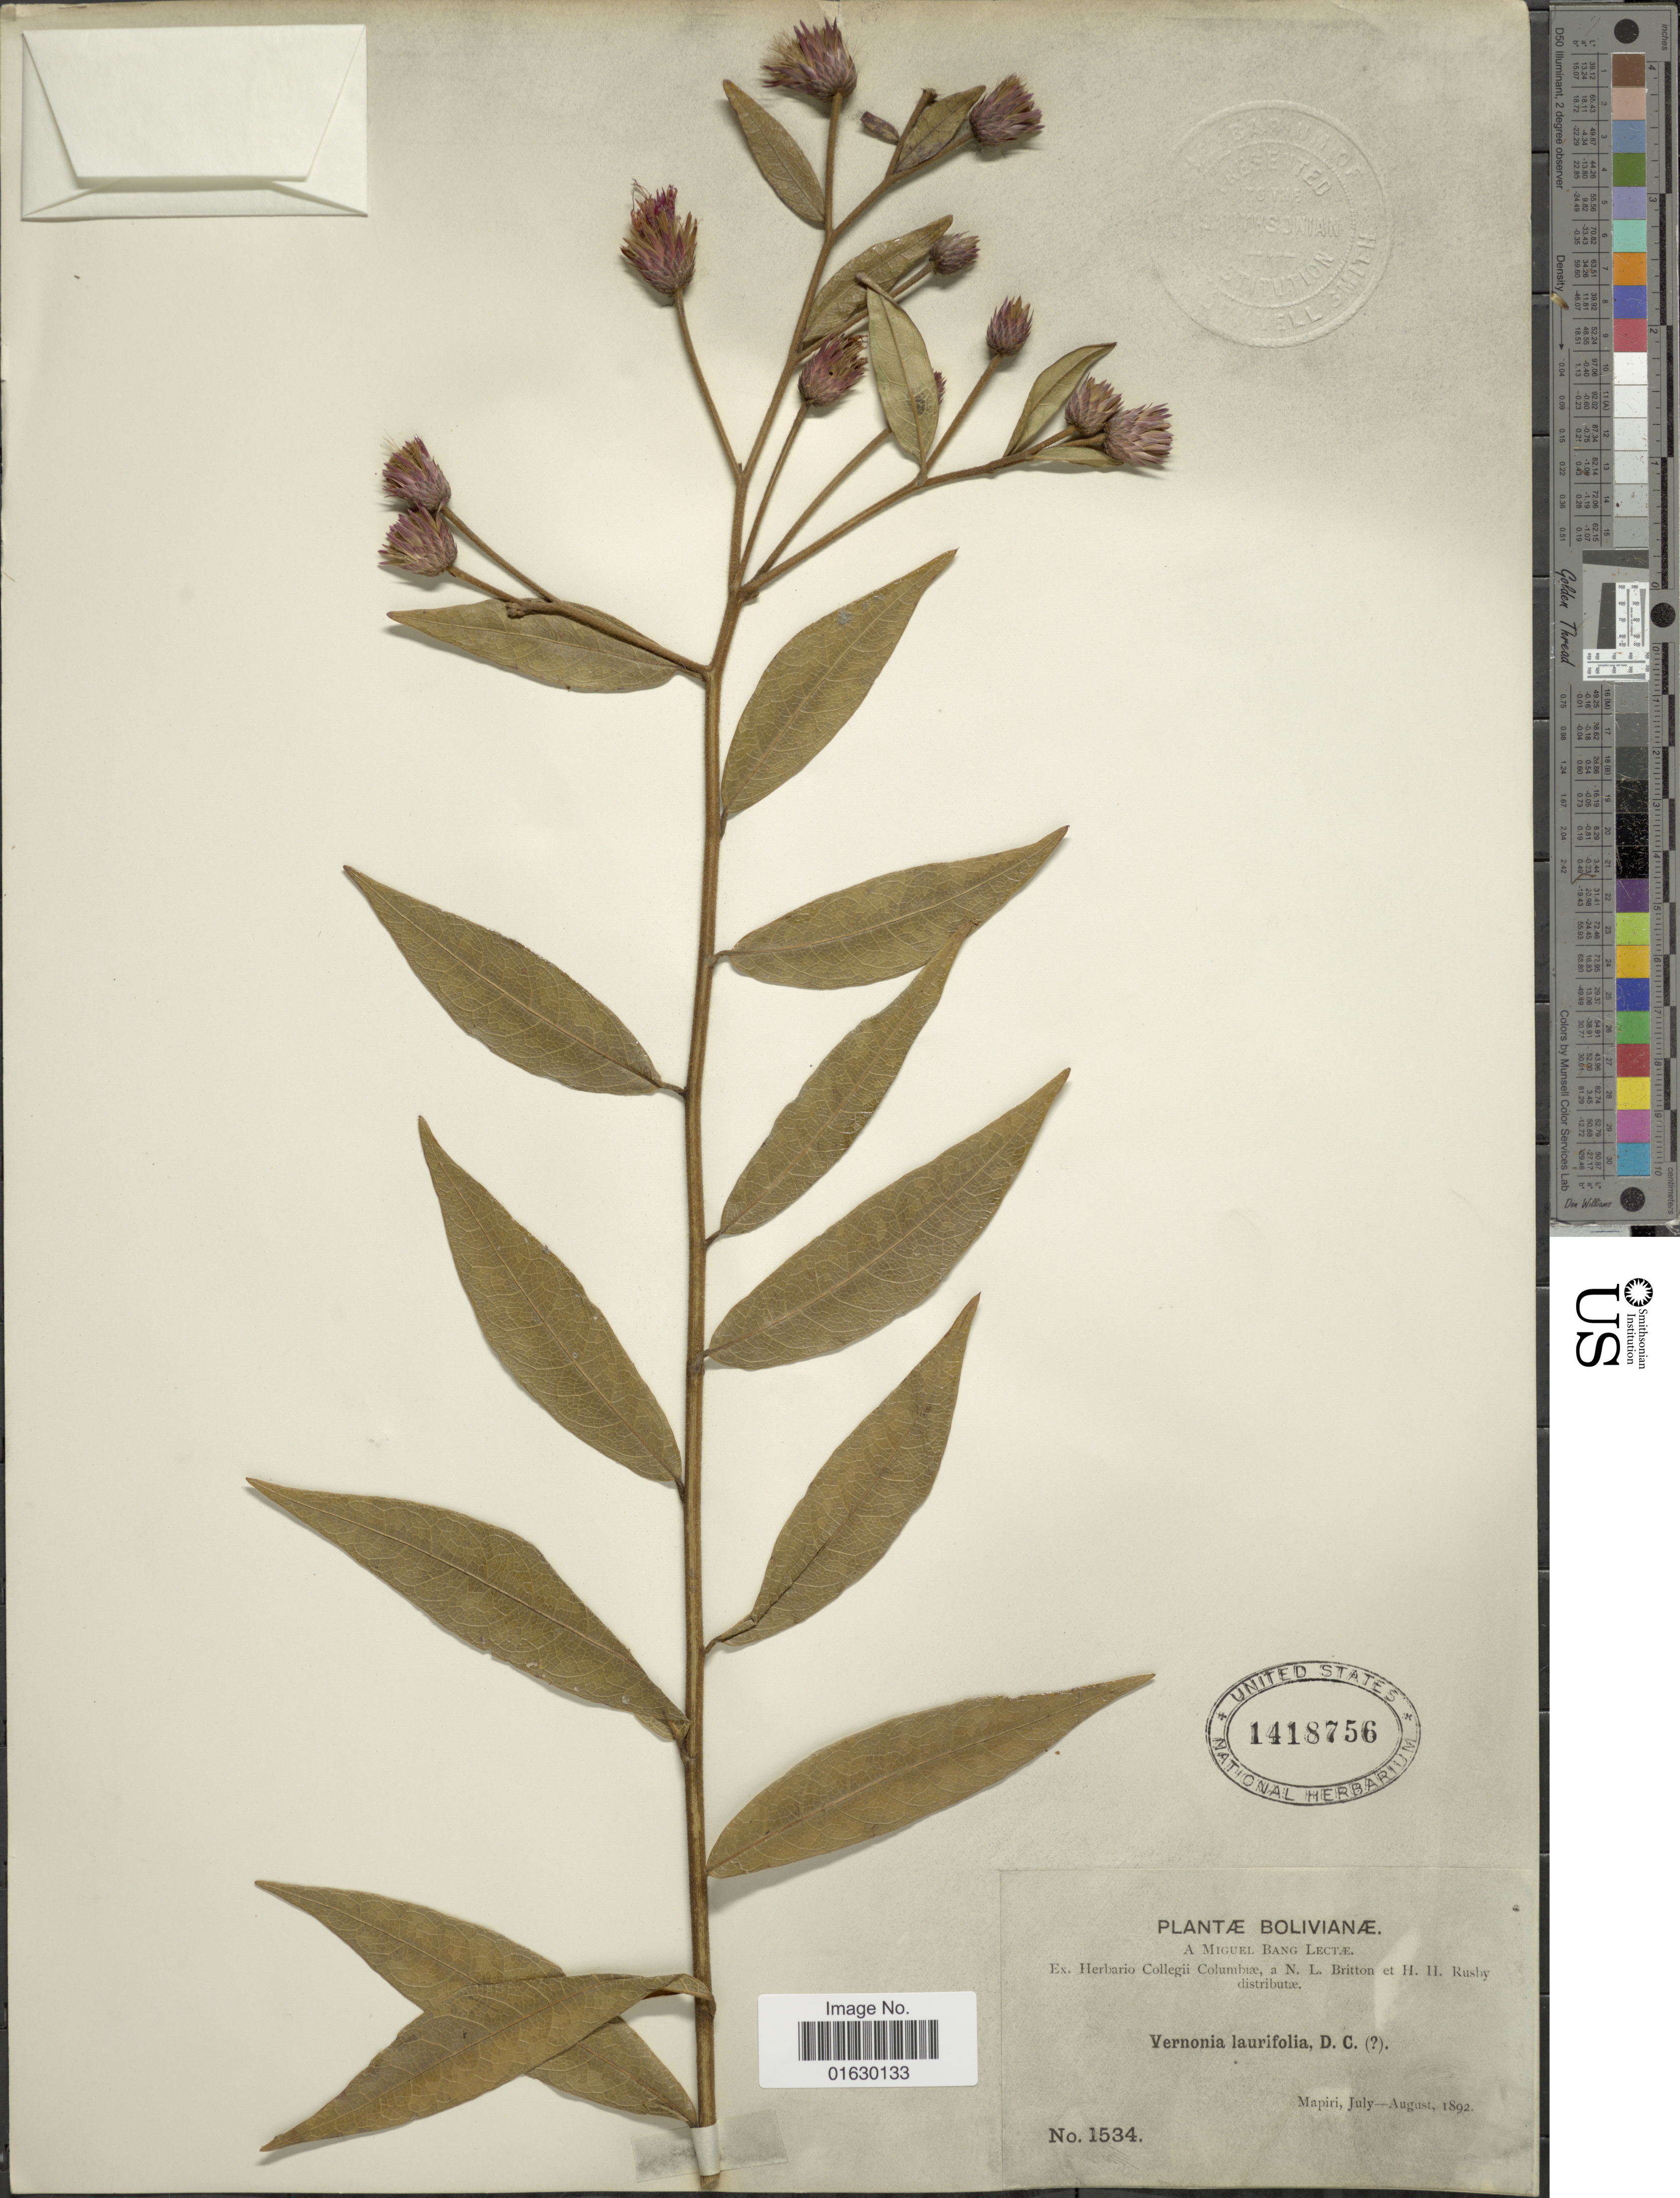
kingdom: Plantae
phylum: Tracheophyta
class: Magnoliopsida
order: Asterales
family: Asteraceae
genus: Lessingianthus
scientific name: Lessingianthus laurifolius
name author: (DC.) H. Rob.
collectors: M. Bang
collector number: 1534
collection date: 1892-07/1892-08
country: Bolivia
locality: Bolivianae, Mapiri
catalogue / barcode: US 1418756